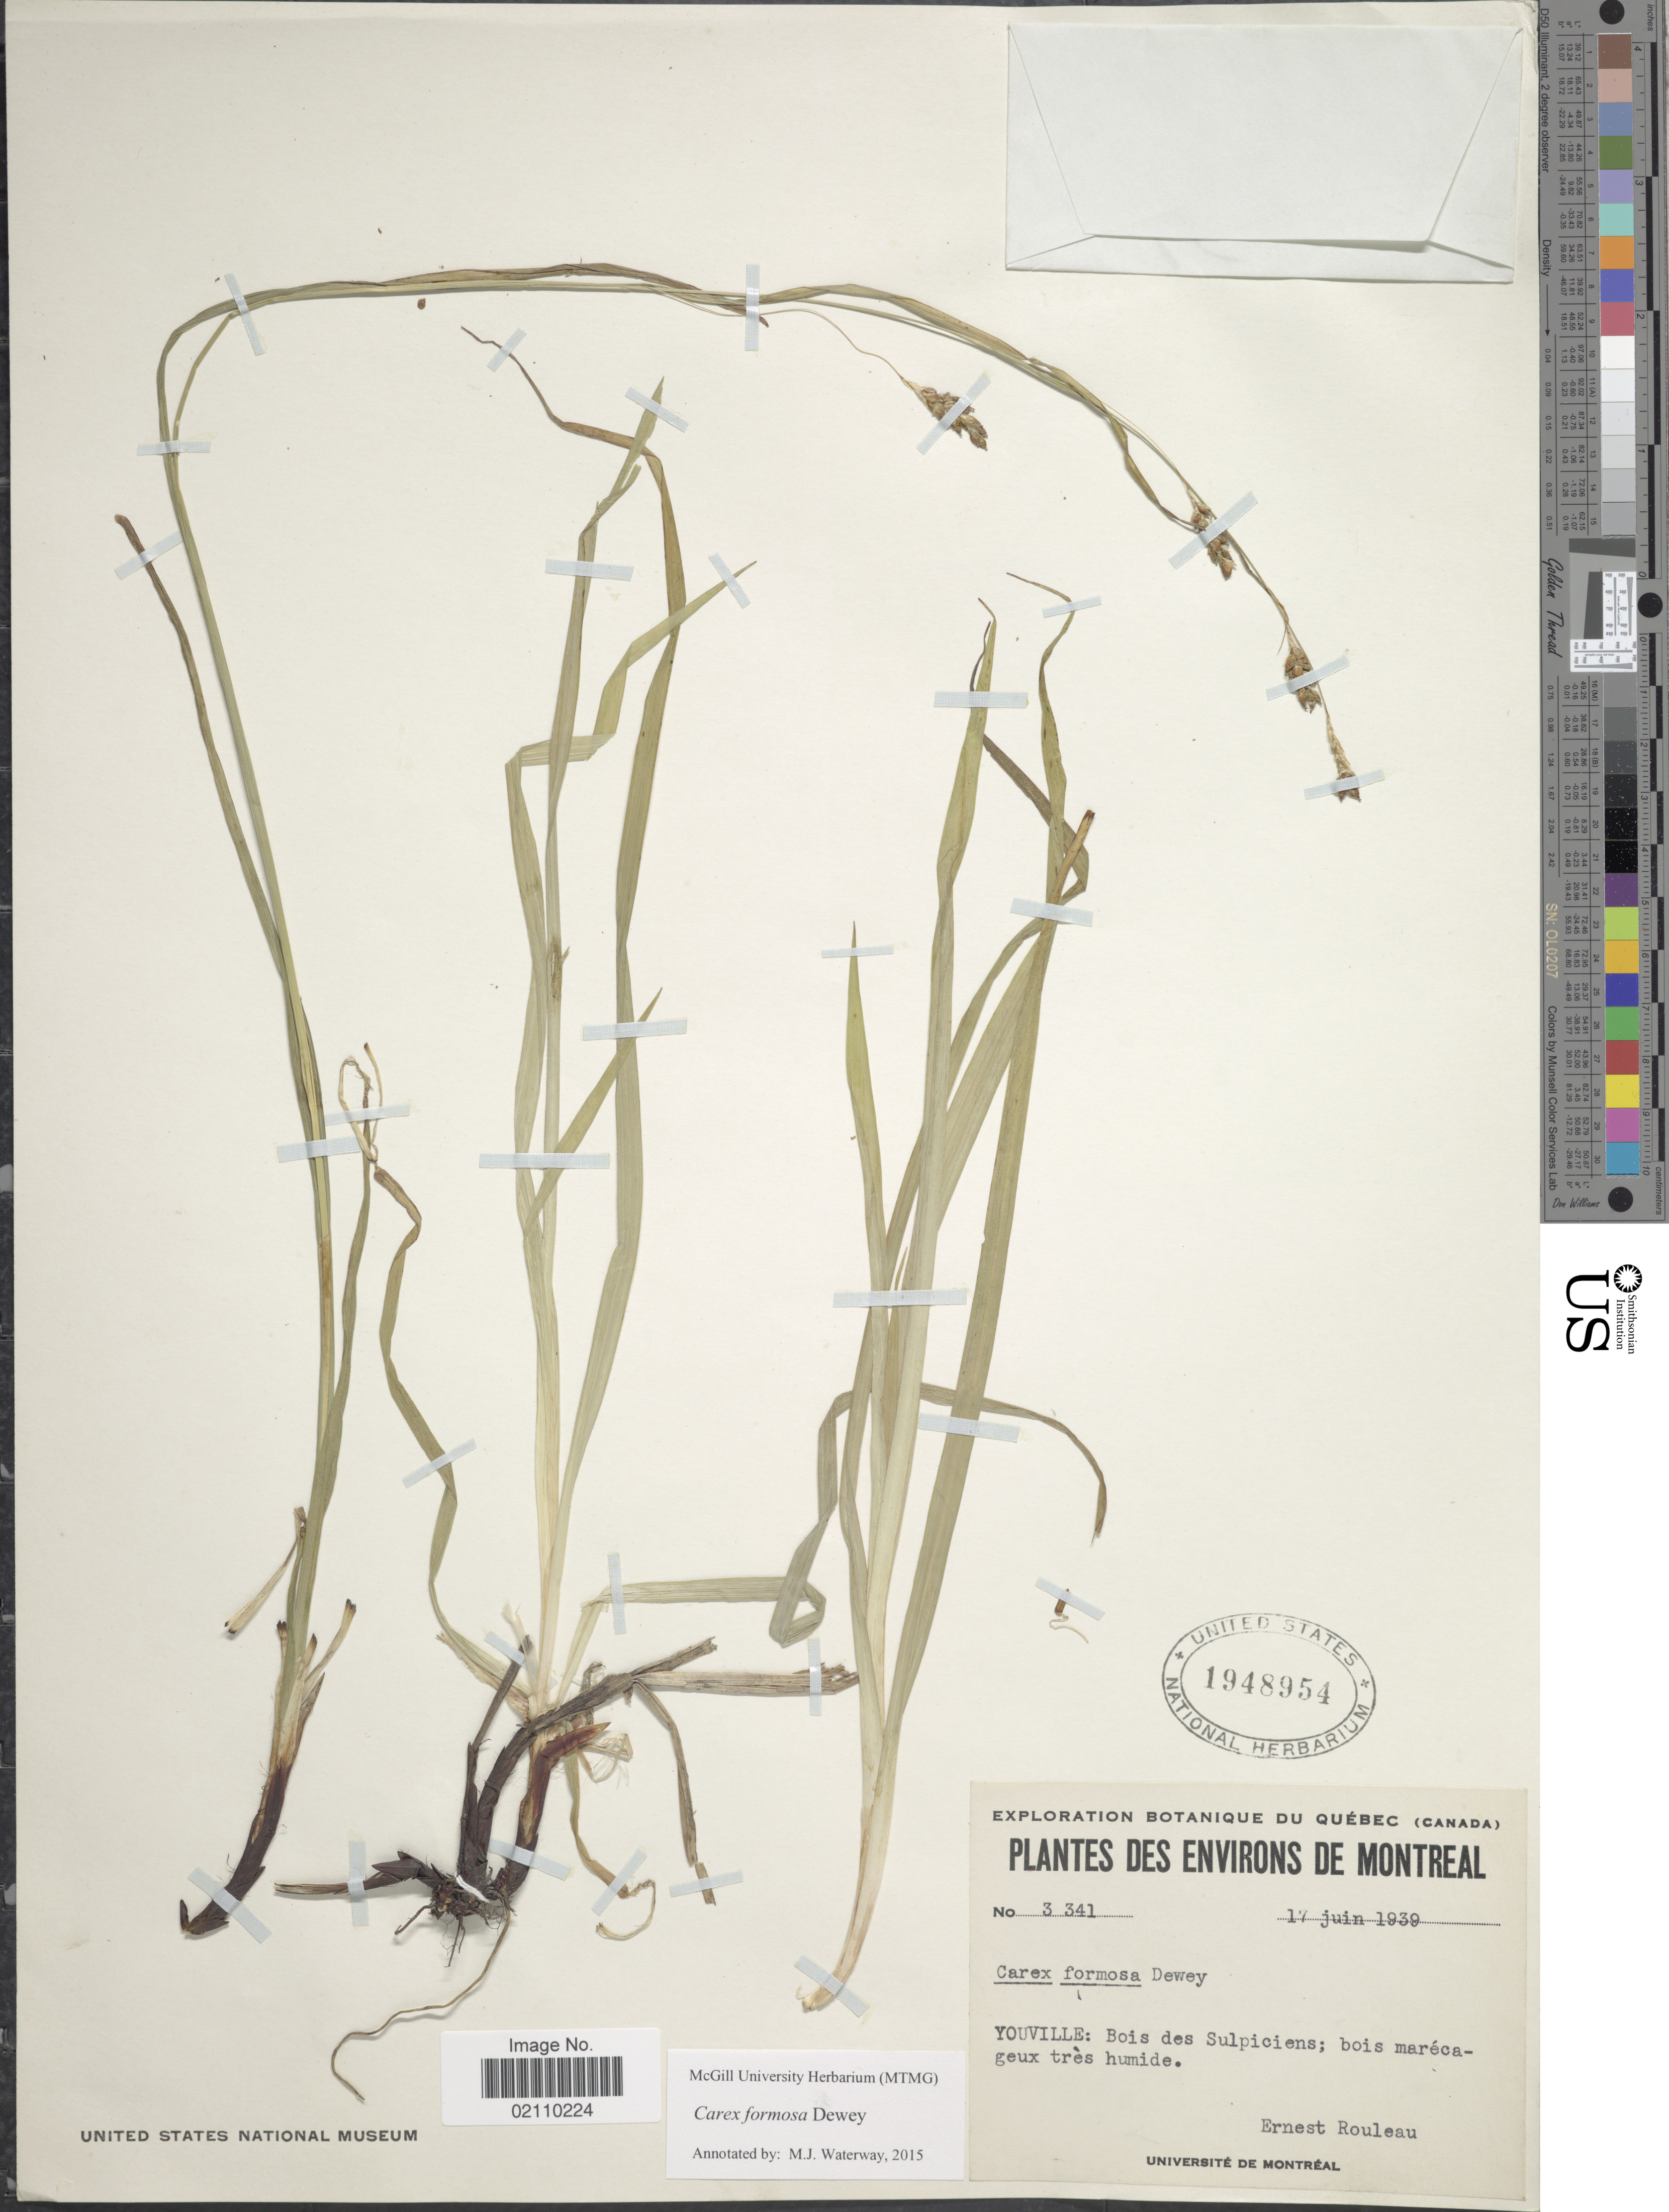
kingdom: Plantae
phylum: Tracheophyta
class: Liliopsida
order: Poales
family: Cyperaceae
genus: Carex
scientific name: Carex formosa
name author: Dewey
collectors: E. Rouleau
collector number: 3341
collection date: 1939-06-17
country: Canada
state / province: Quebec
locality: Botanique du Quebec, des Environs de Montreal, Youville: bois des Sulpiciens; bois marecageus tres humide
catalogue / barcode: US 1948954